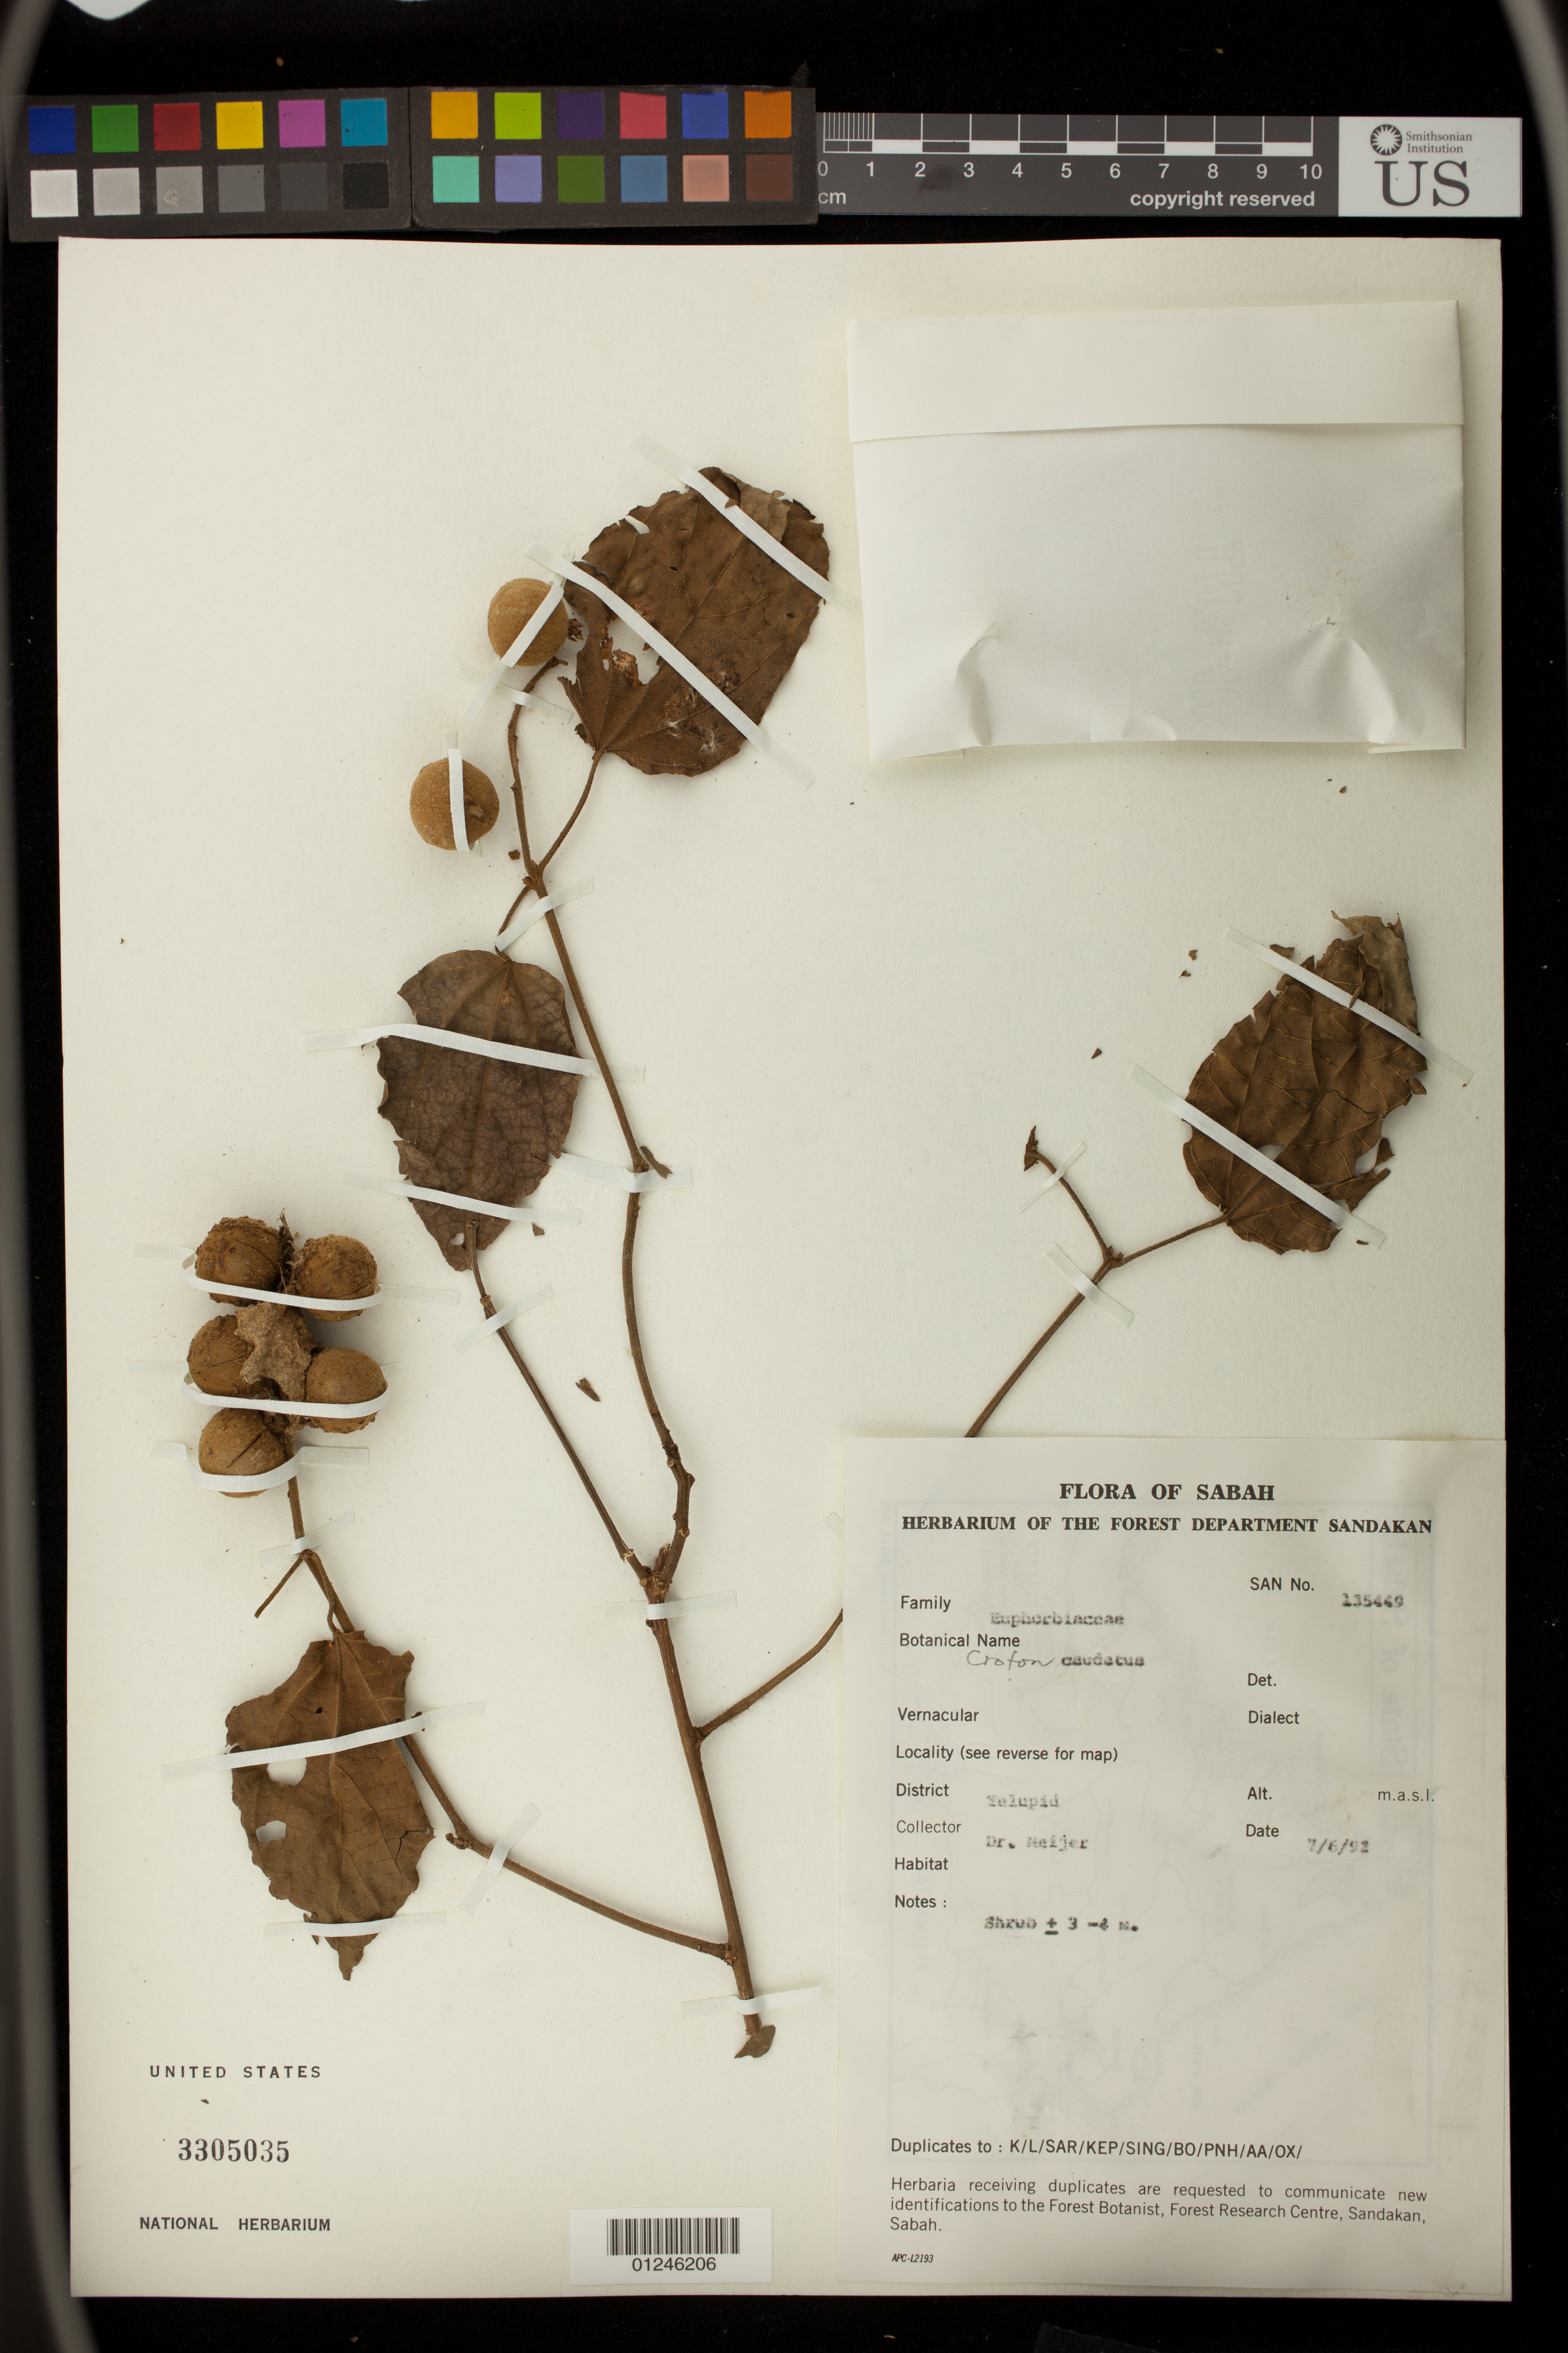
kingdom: Plantae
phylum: Tracheophyta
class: Magnoliopsida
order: Malpighiales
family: Euphorbiaceae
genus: Croton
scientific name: Croton caudatus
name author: Geiseler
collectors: -- Meijer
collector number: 135449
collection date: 1992-07-06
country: Malaysia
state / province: Sabah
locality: Telupid (see reverse for map)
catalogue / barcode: US 3305035